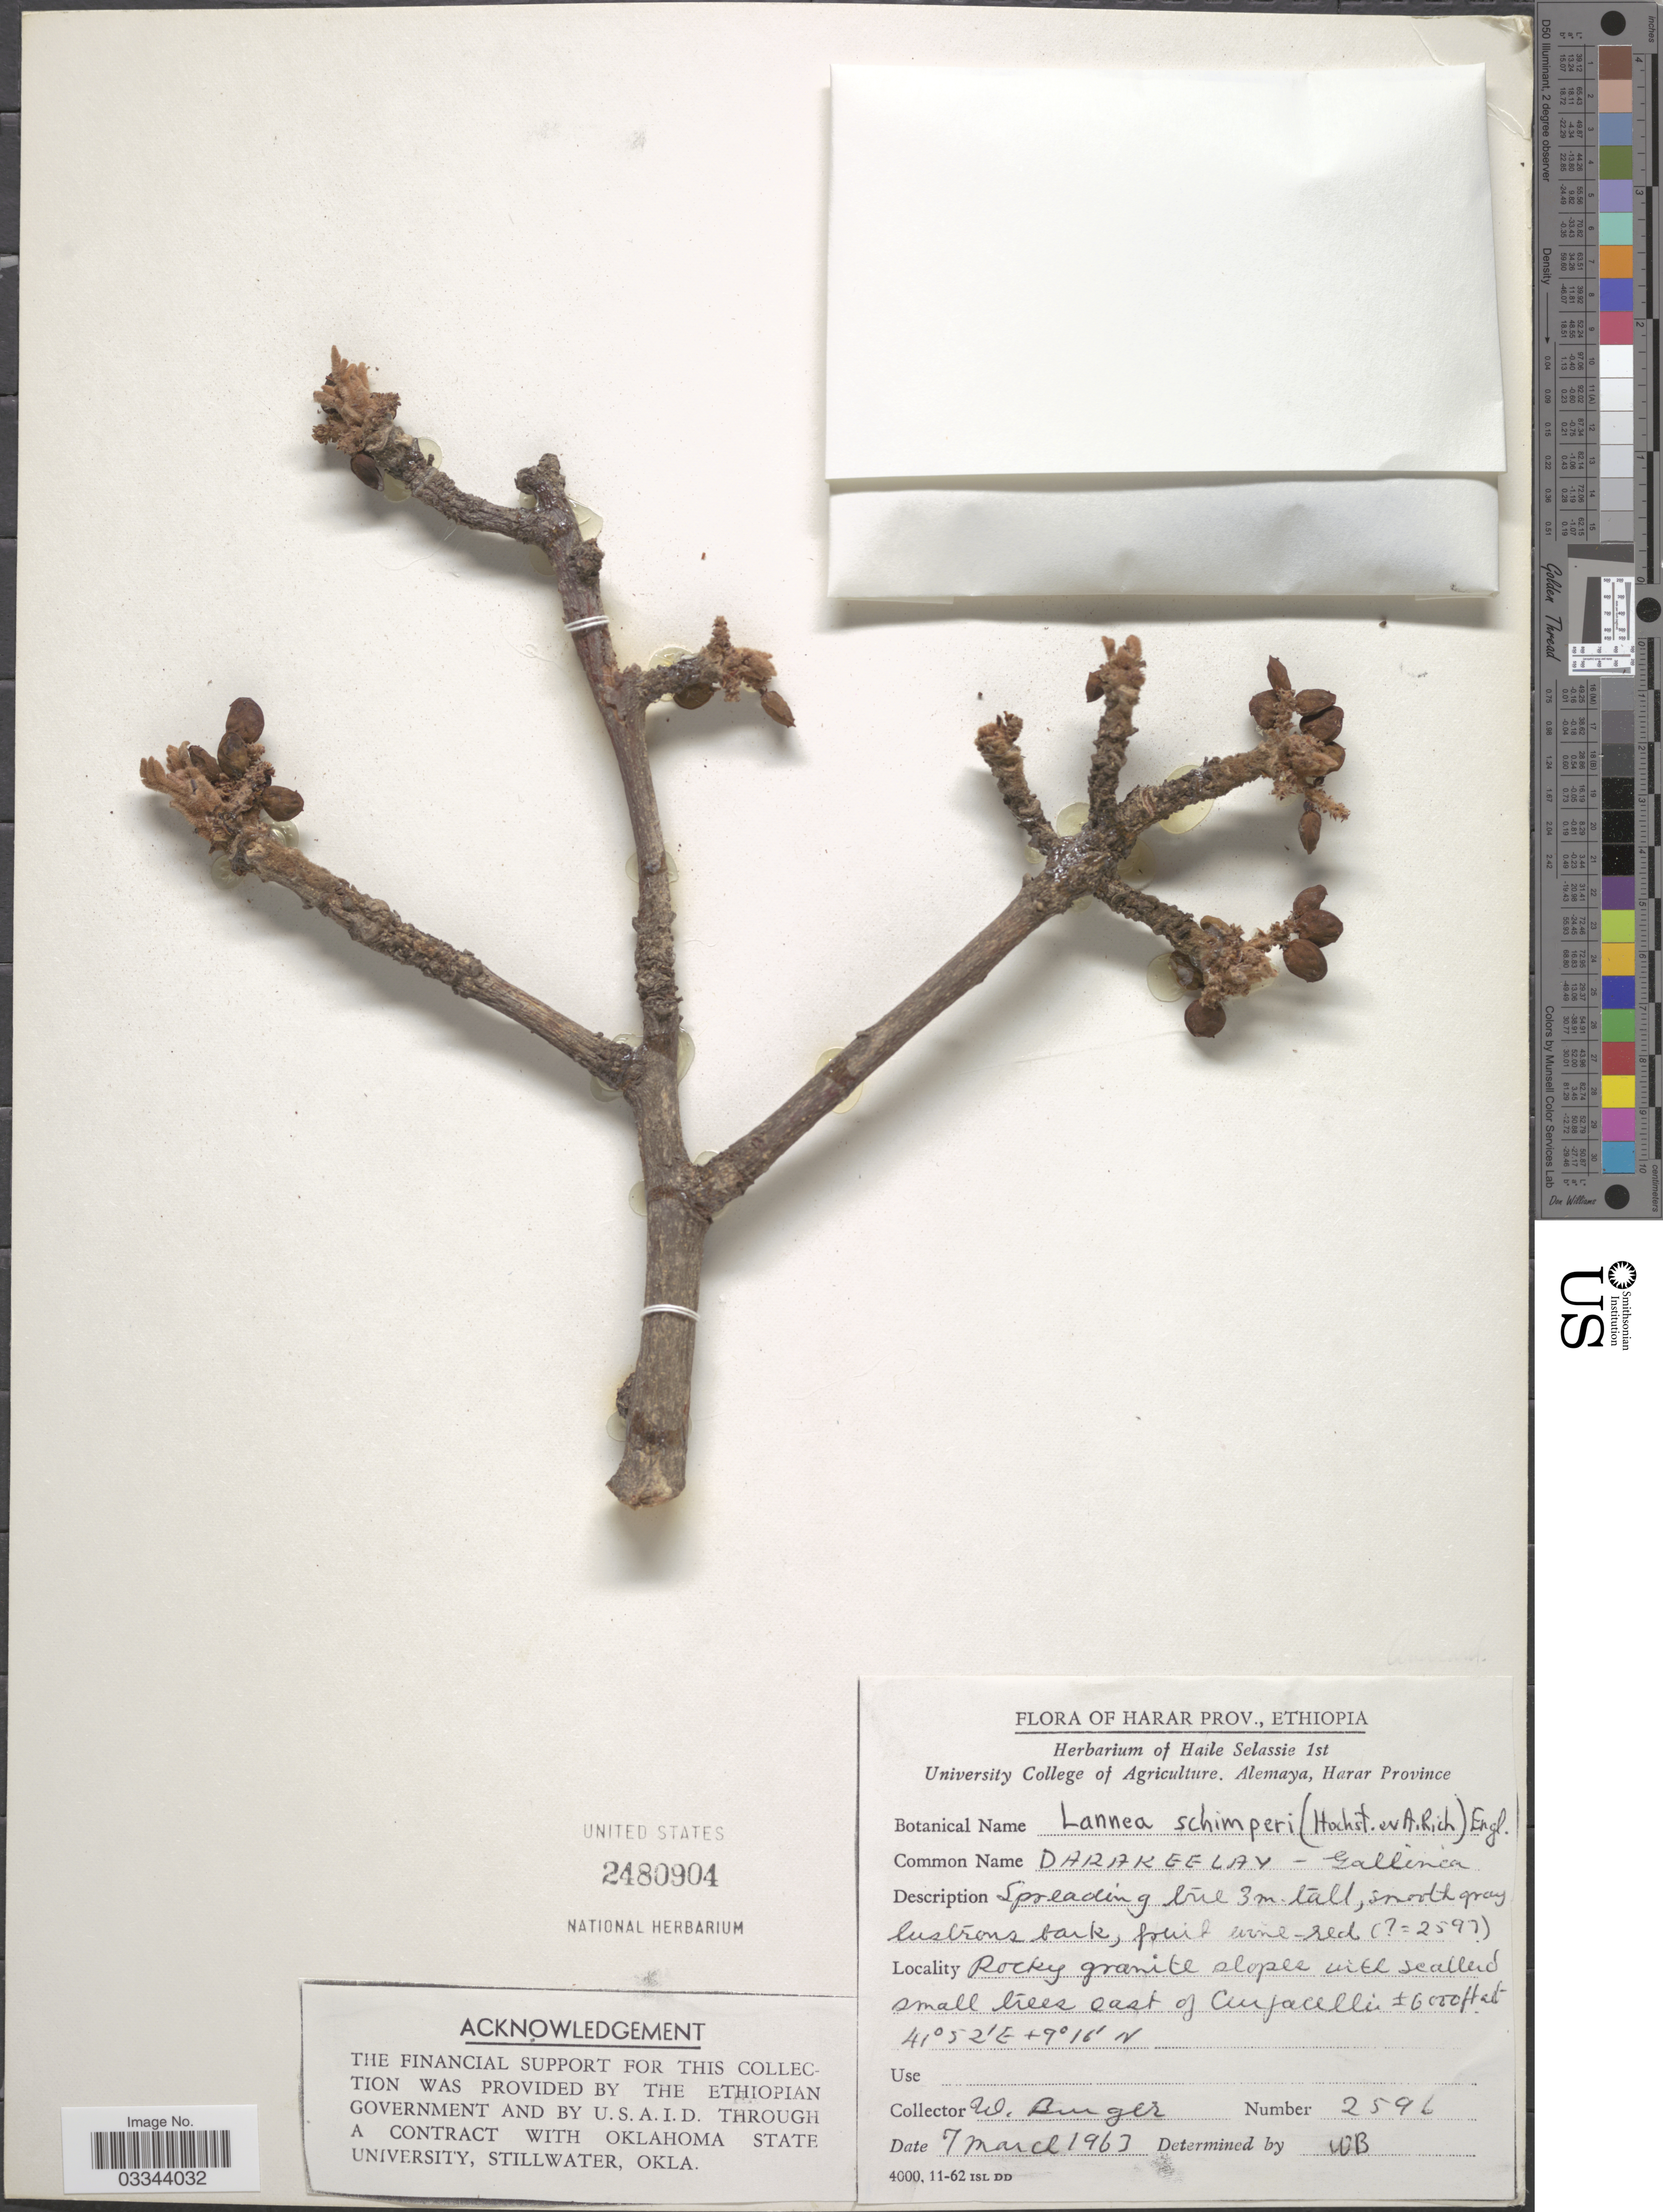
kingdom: Plantae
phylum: Tracheophyta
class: Magnoliopsida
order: Sapindales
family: Anacardiaceae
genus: Lannea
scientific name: Lannea schimperi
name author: (Hochst. ex A. Rich.) Engl.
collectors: W. Burger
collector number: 2596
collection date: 1963-03-07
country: Ethiopia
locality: Harar Prov., east of Curfacelli.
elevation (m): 1829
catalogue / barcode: US 2480904